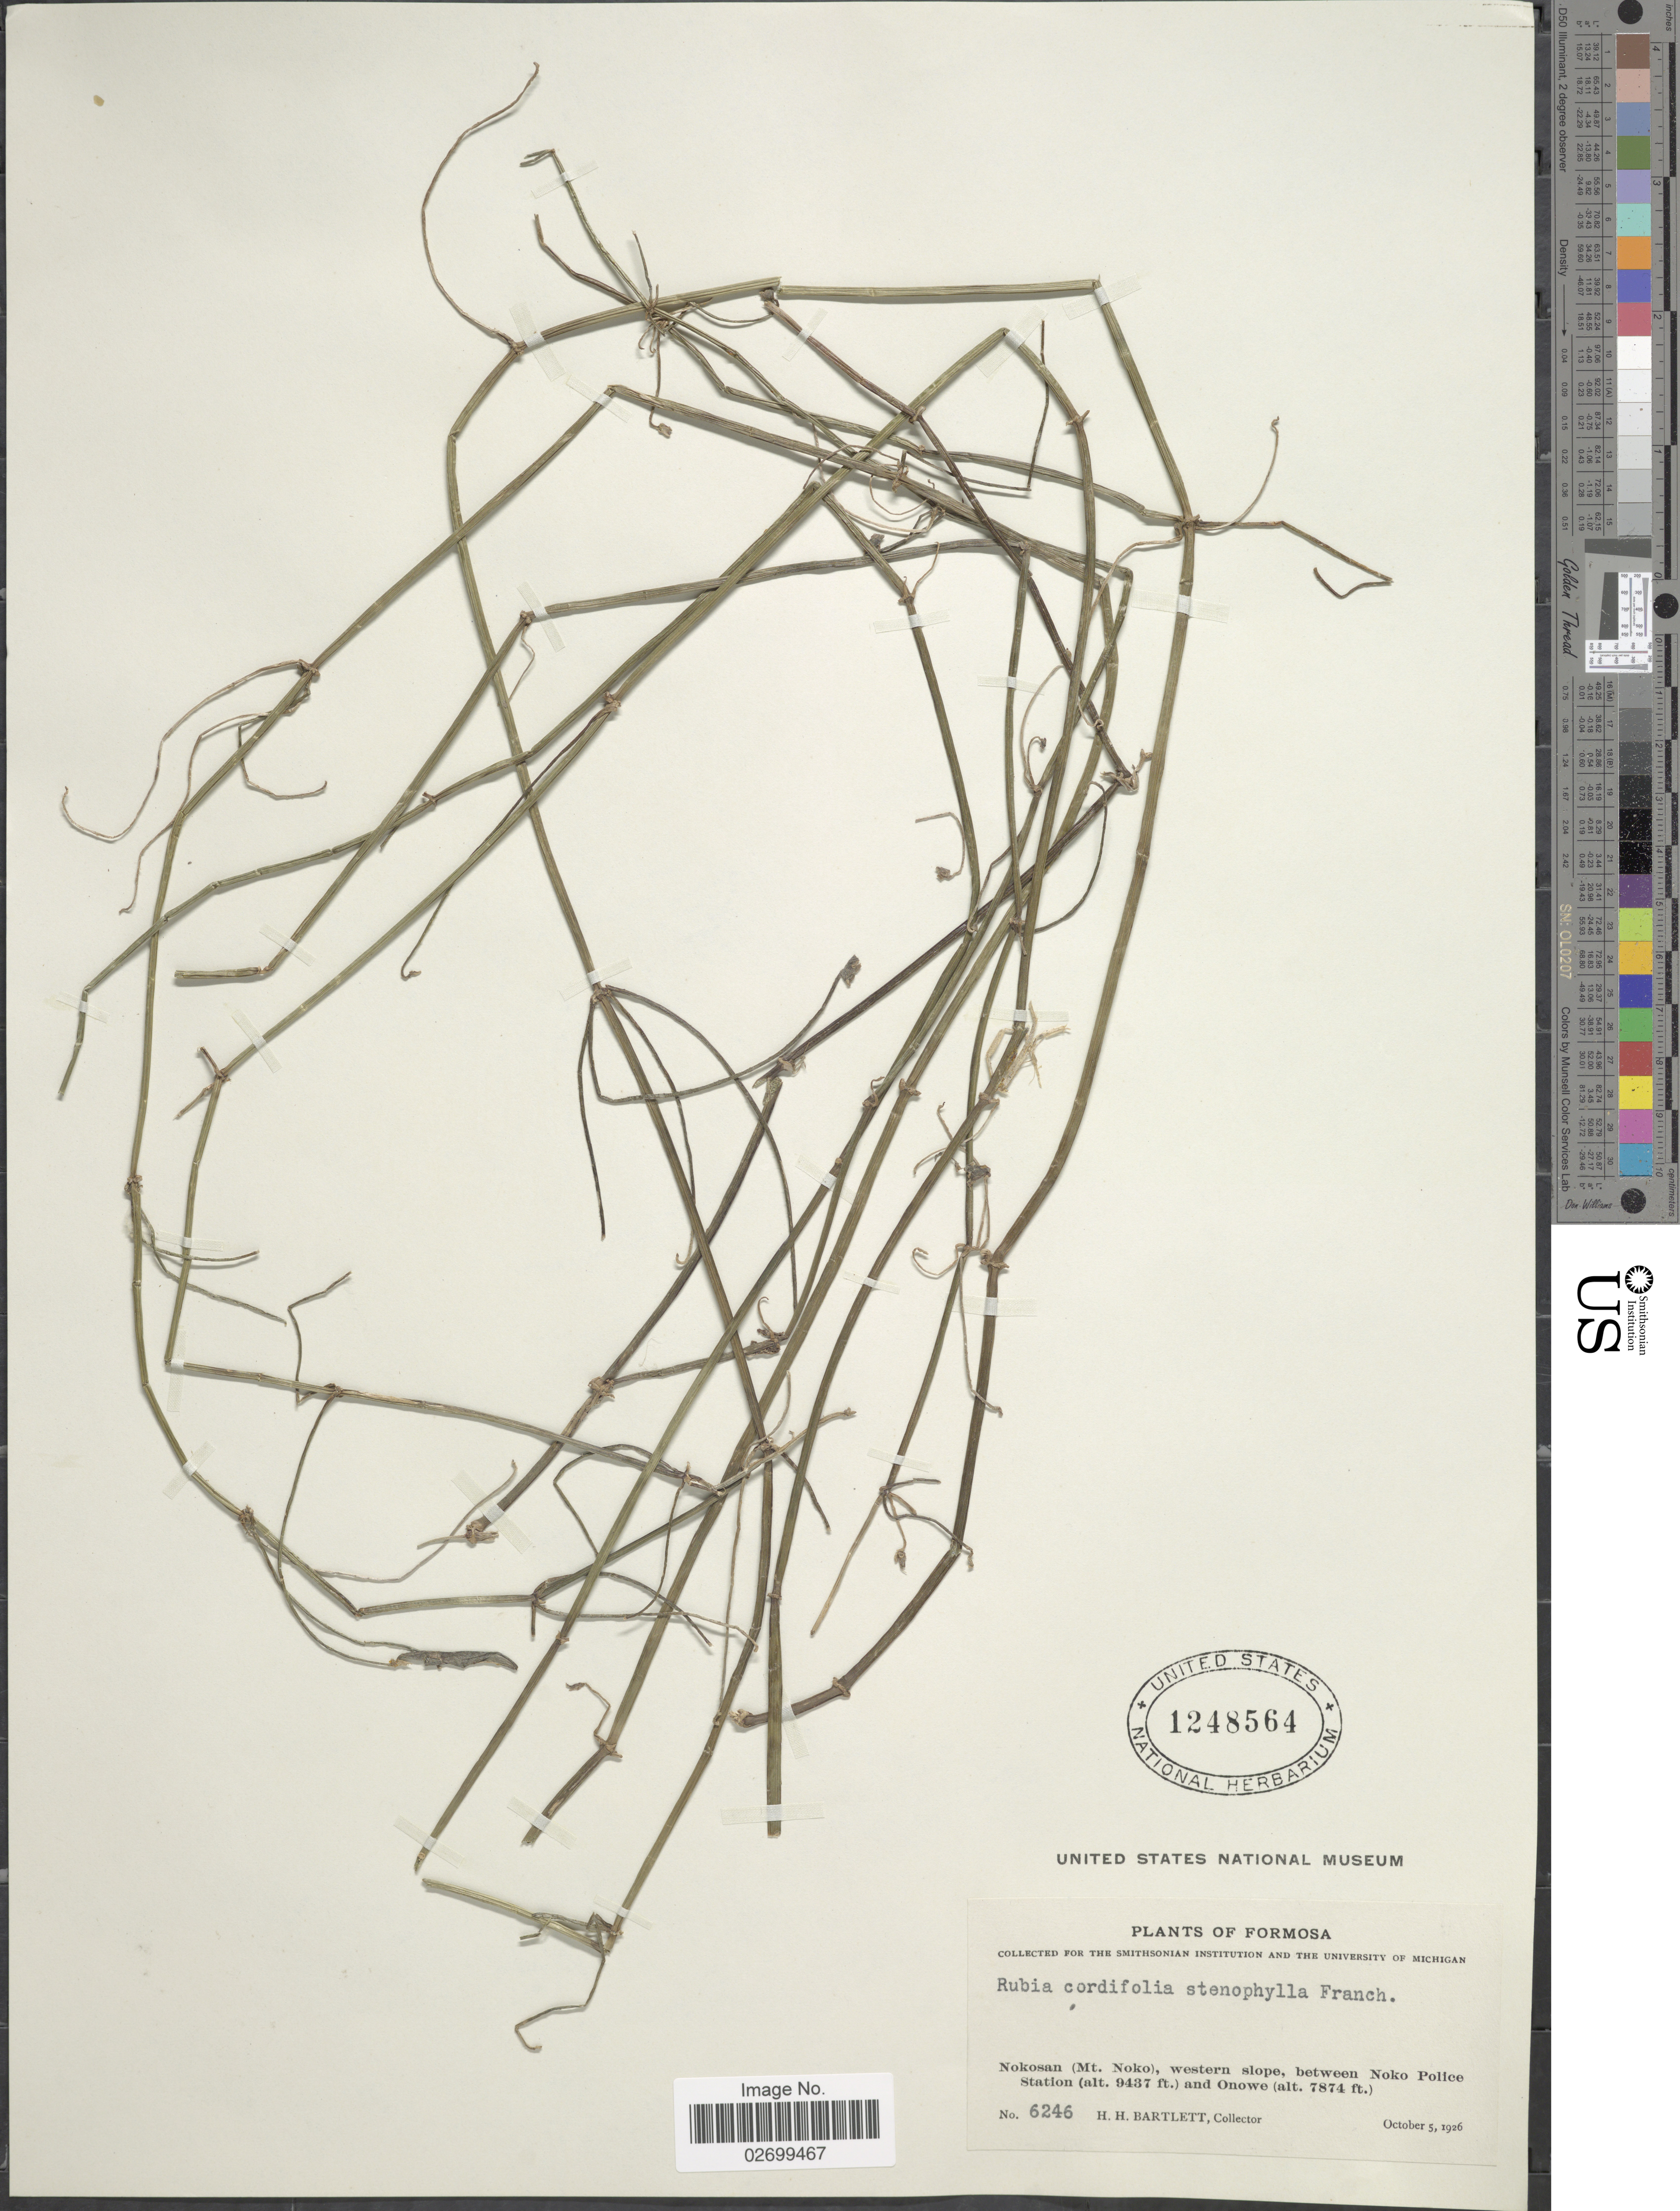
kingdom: Plantae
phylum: Tracheophyta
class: Magnoliopsida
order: Gentianales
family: Rubiaceae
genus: Rubia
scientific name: Rubia cordifolia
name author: L.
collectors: H. H. Bartlett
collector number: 6246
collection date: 1926-10-05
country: Taiwan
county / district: Hualien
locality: Formosa, Nokosan (Mt. Noko), western slope, between Noko Police Station and Onowe.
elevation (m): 2400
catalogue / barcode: US 1248564